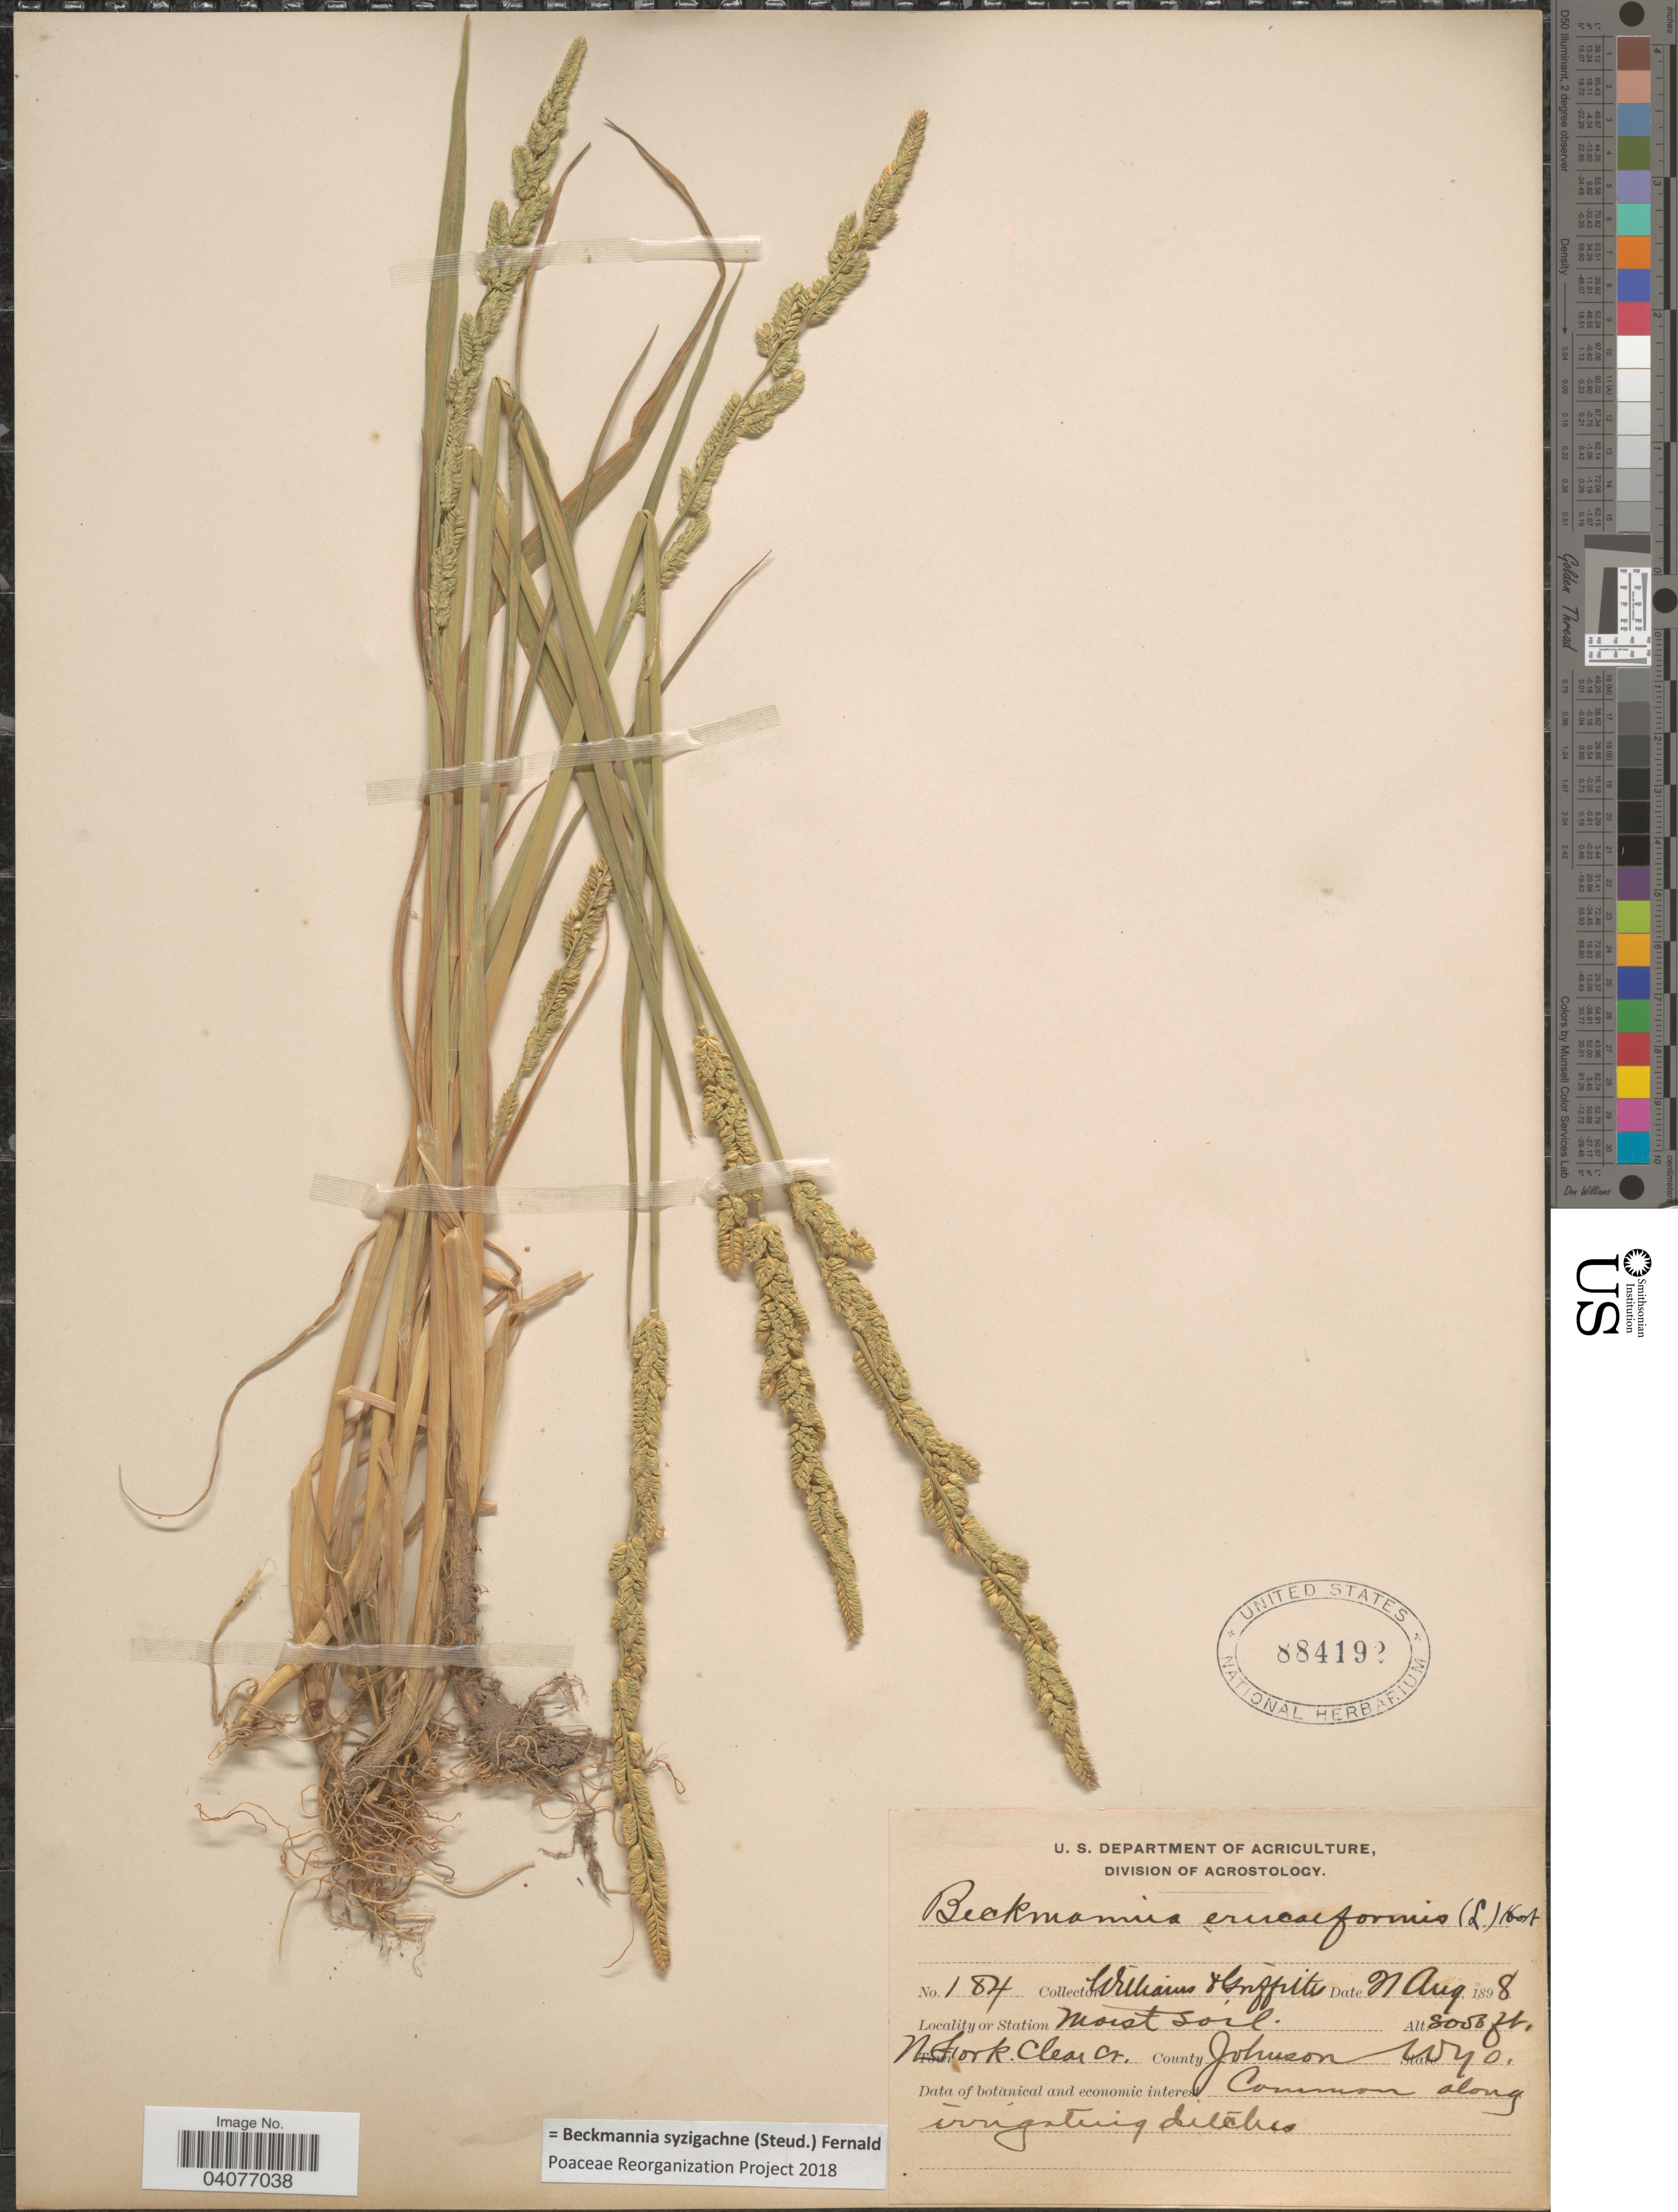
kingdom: Plantae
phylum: Tracheophyta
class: Liliopsida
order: Poales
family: Poaceae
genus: Beckmannia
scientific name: Beckmannia syzigachne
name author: (Steud.) Fernald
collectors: -- Williams & -- Griffiths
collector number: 184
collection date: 1898-08-21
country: United States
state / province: Wyoming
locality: Moist soil. N. Fork Clear Cr. County Johnson. Common along irrigating ditches.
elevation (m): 2438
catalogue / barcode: US 884192